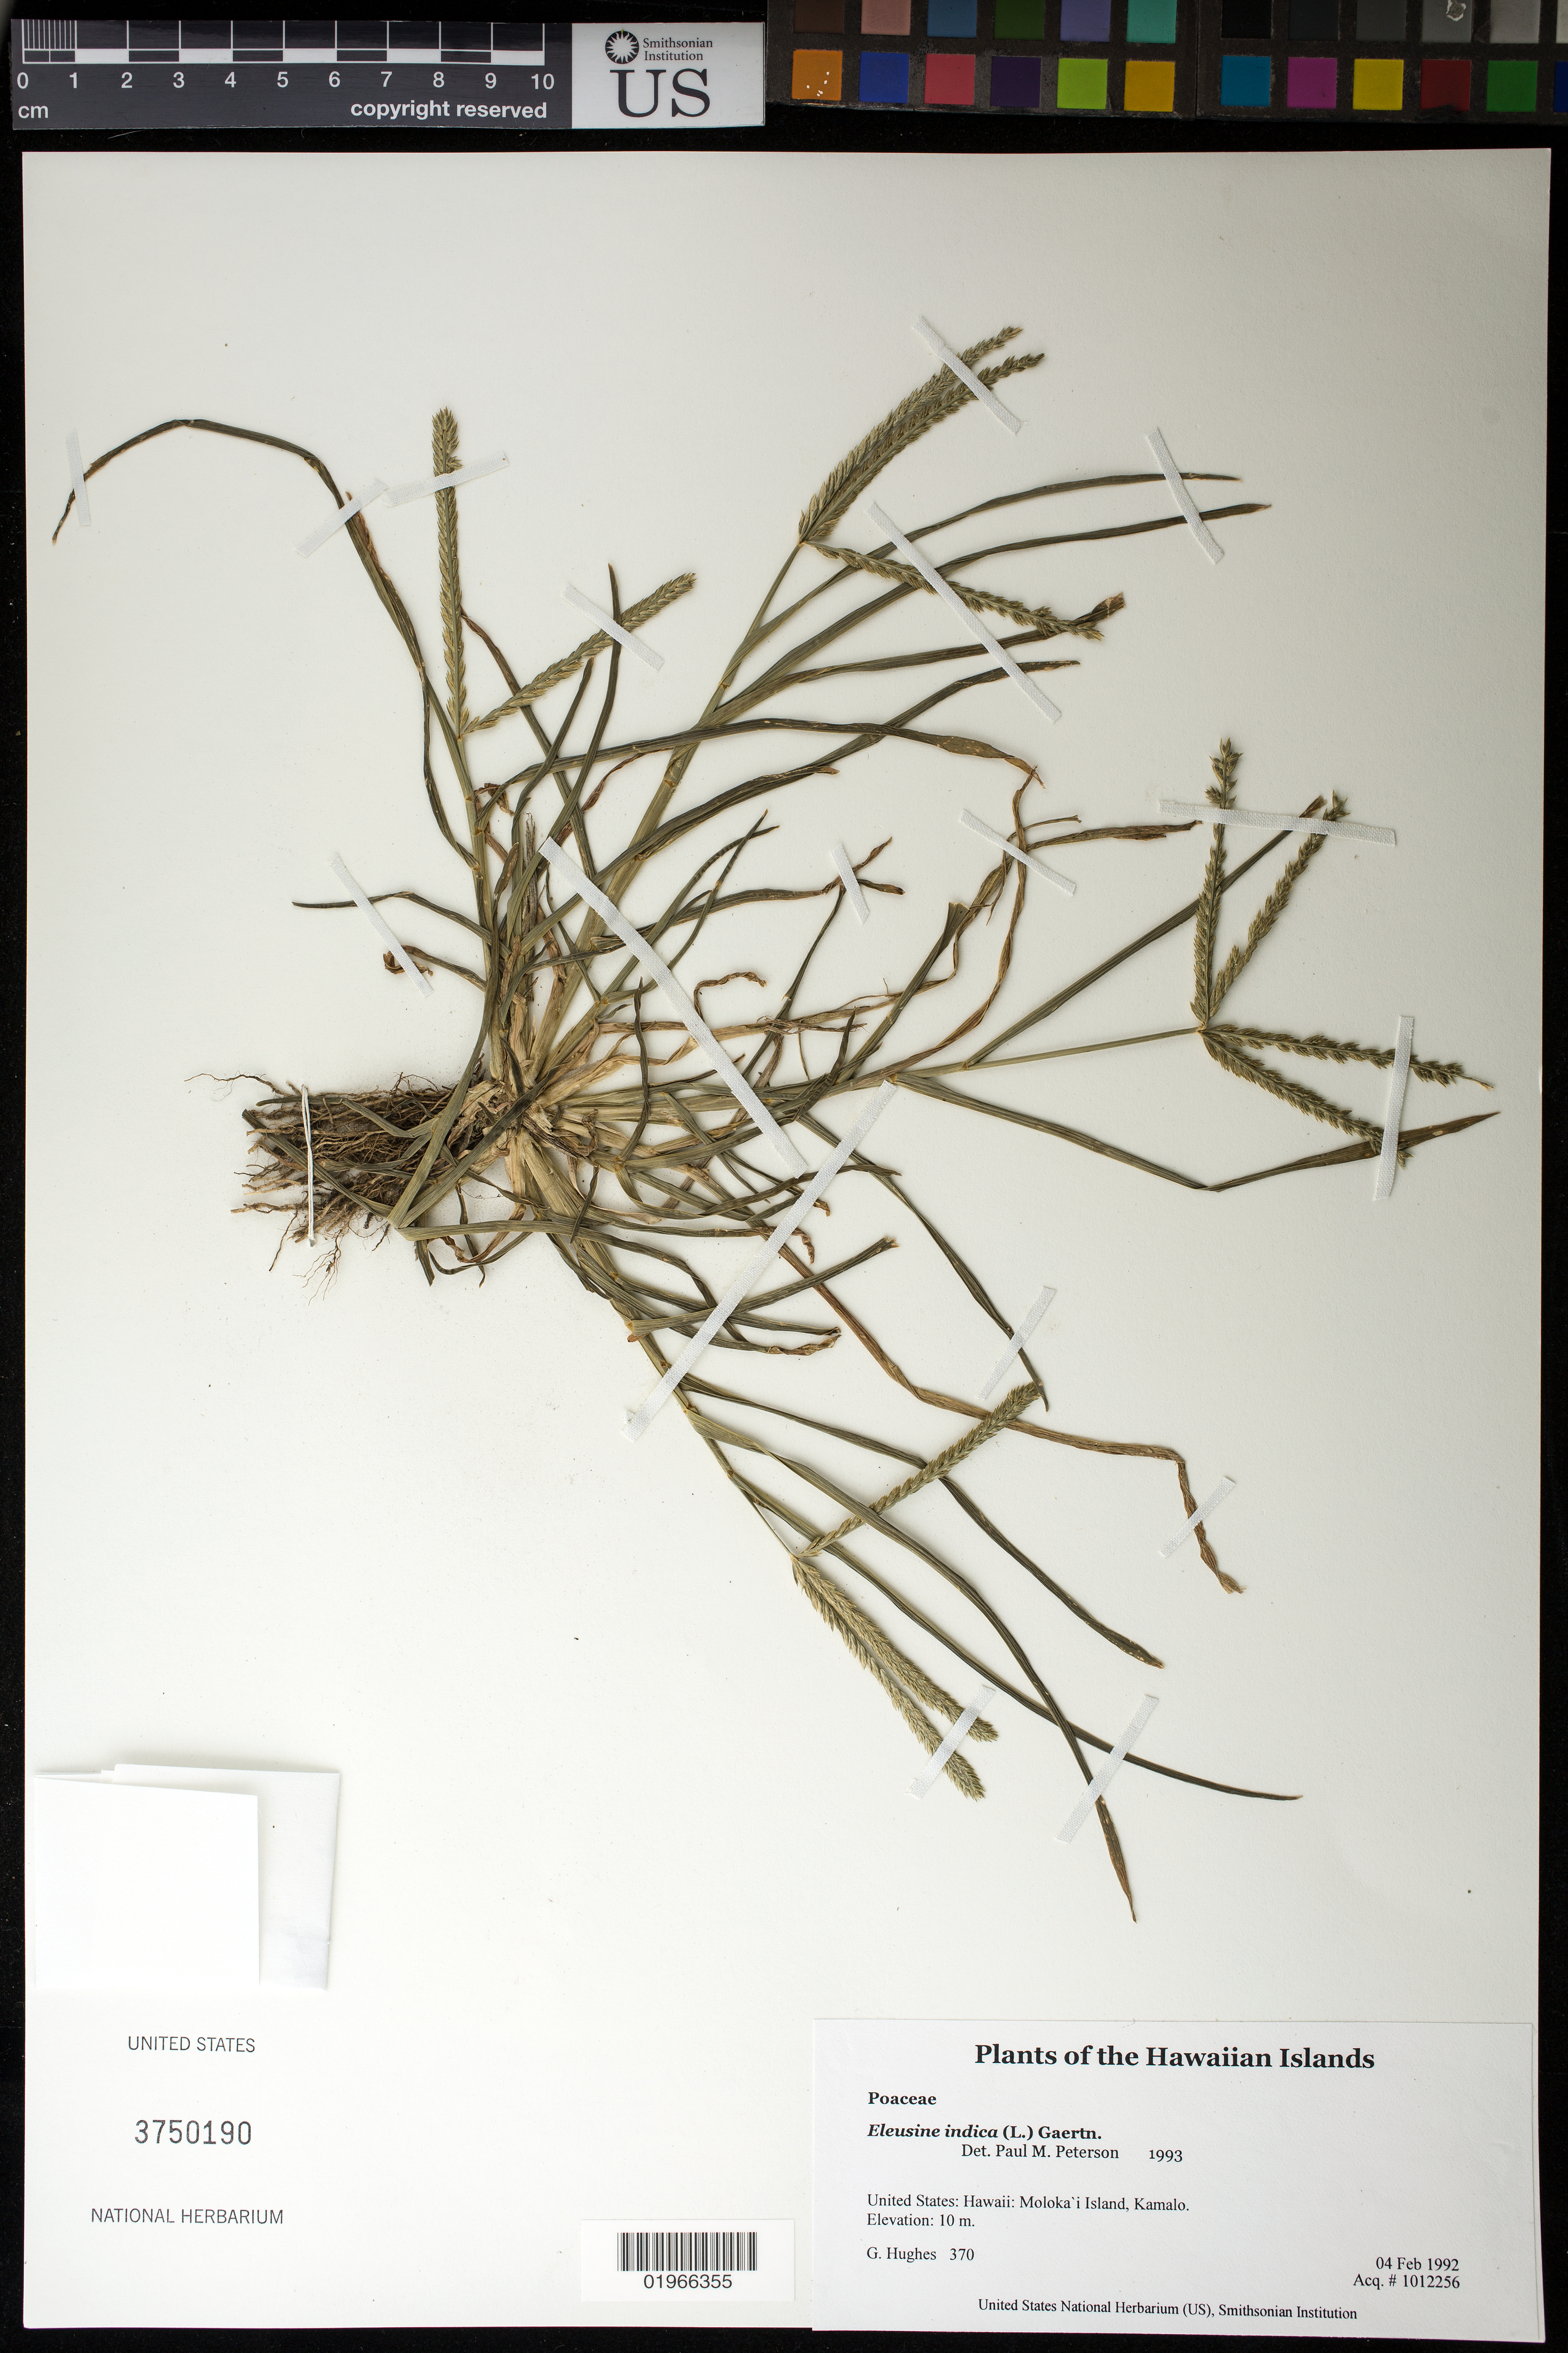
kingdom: Plantae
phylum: Tracheophyta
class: Liliopsida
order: Poales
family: Poaceae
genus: Eleusine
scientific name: Eleusine indica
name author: (L.) Gaertn.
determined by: Peterson, Paul M., (BOT), Smithsonian Institution - National Museum of Natural History (UNITED STATES)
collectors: G. Hughes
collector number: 370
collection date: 1992-02-04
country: United States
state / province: Hawaii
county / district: Maui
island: Moloka'i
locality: Kamalo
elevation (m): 10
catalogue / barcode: US 3750190